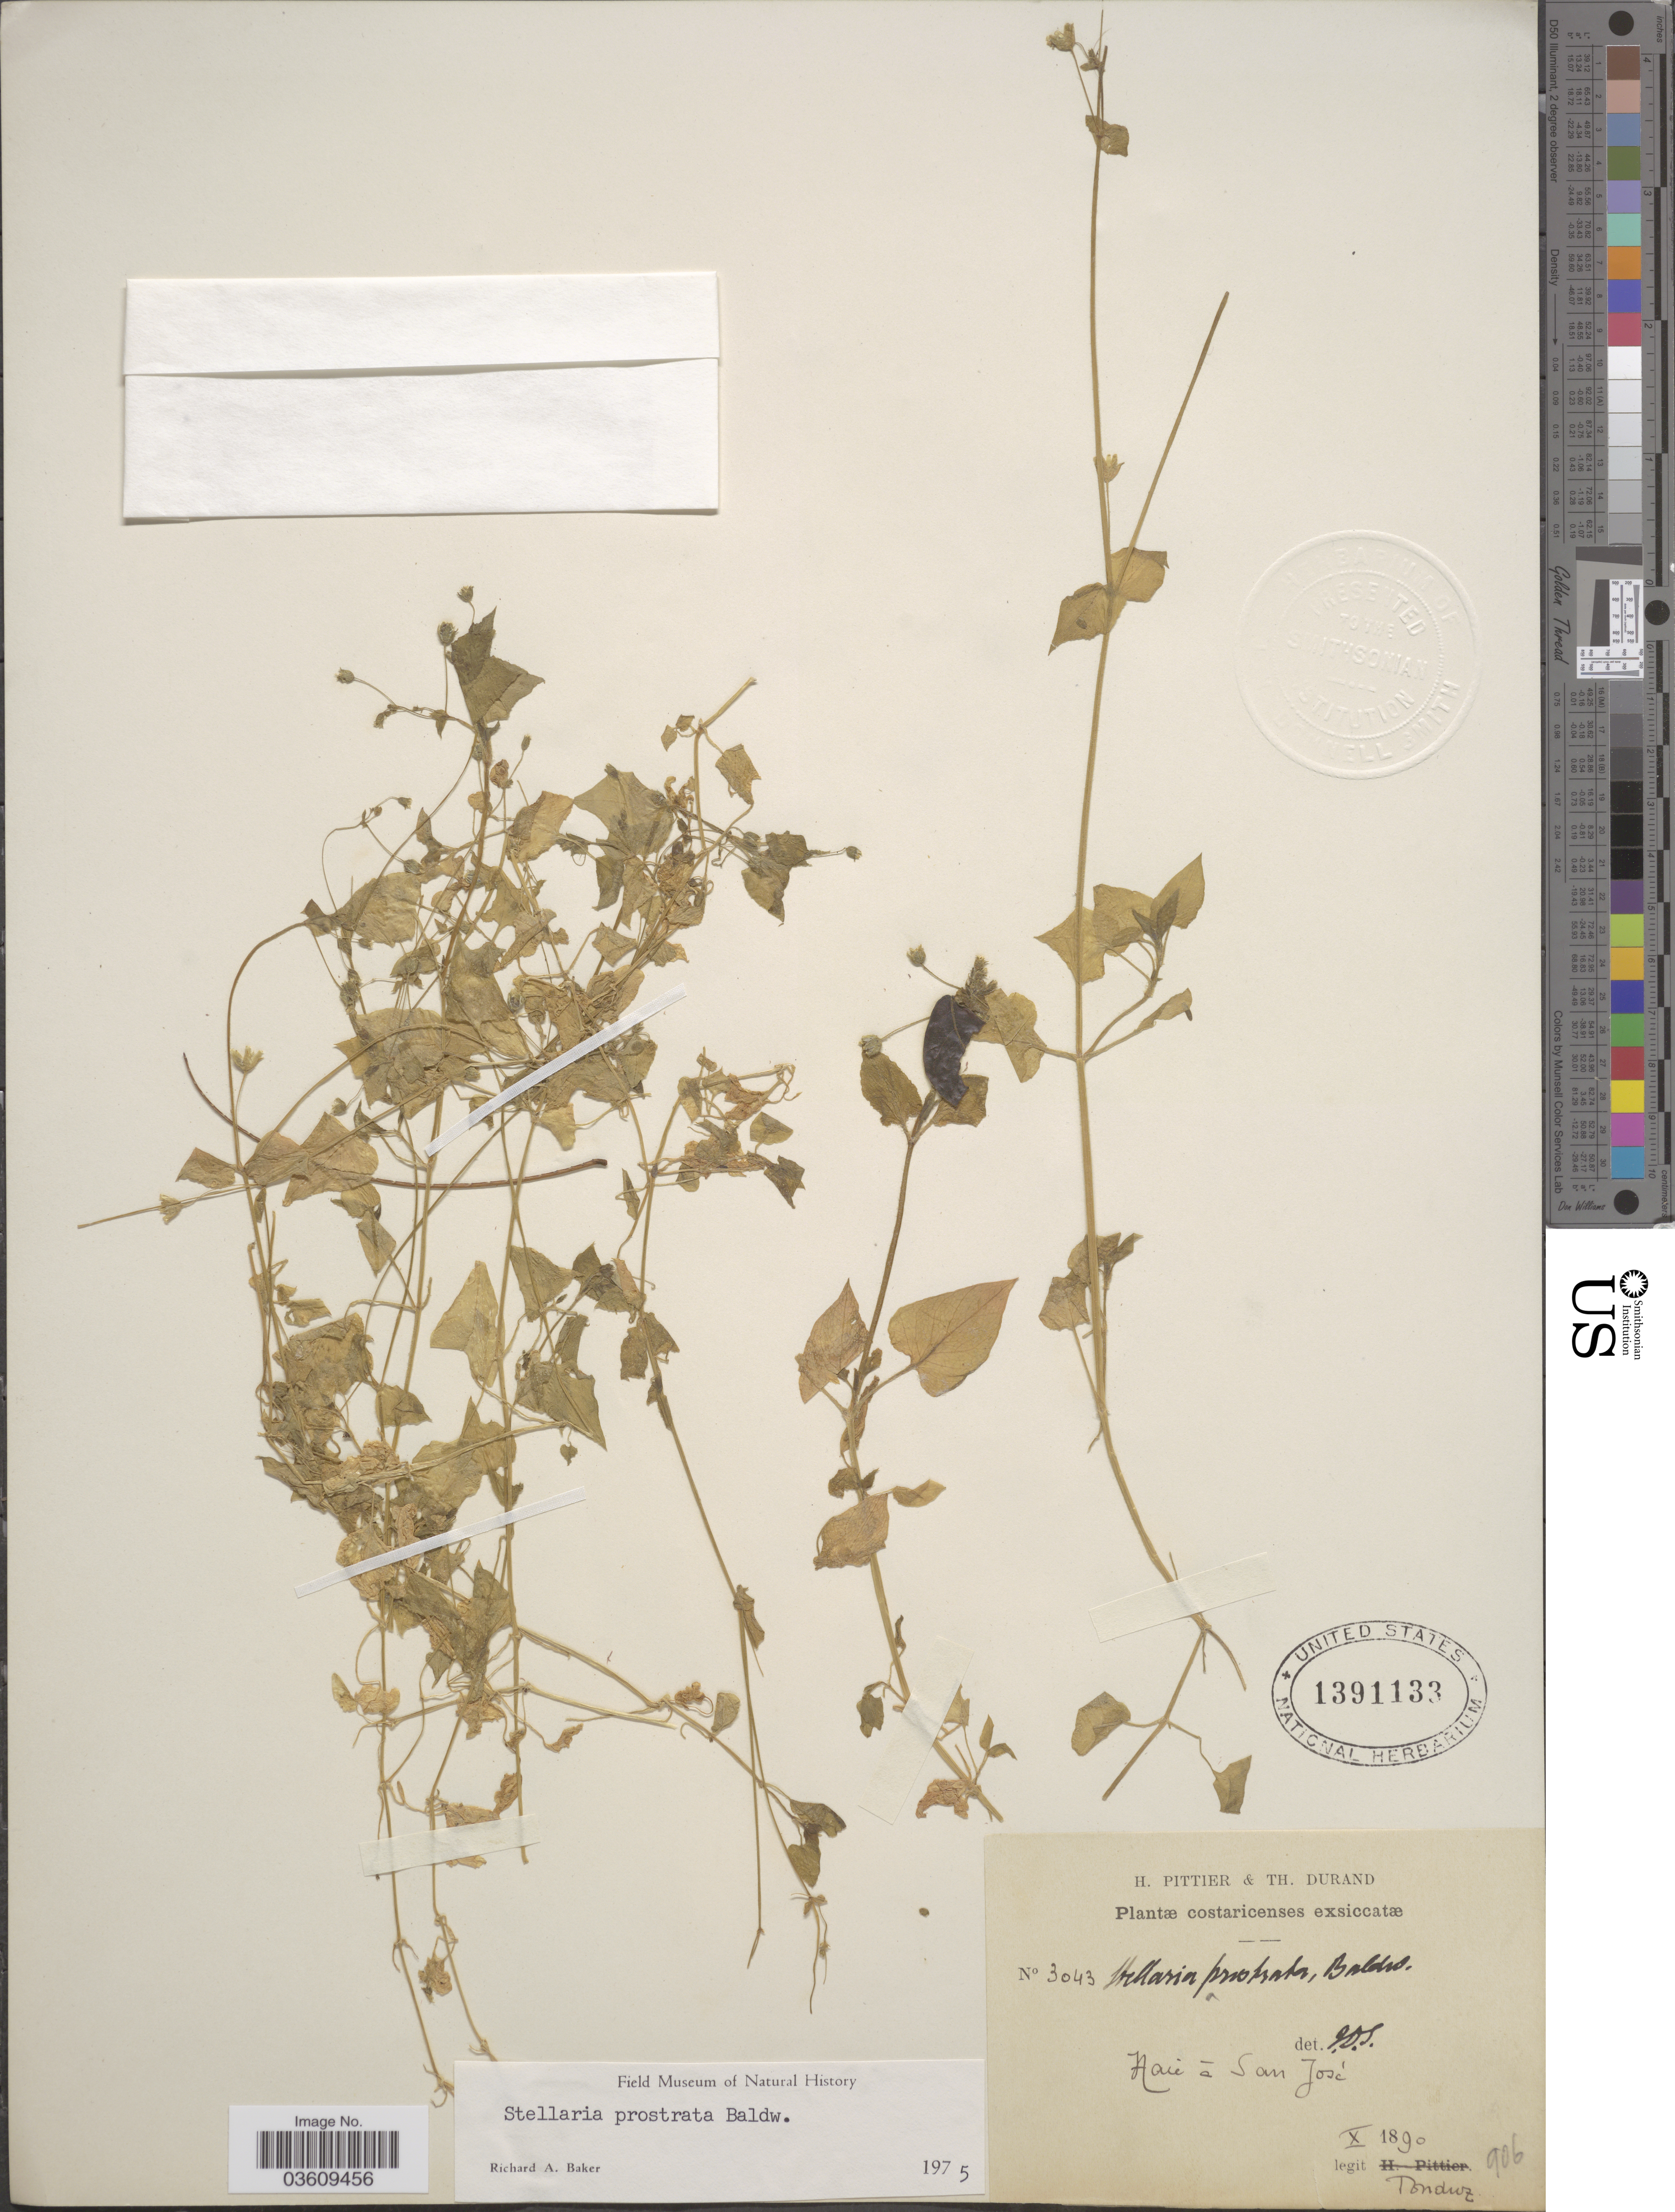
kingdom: Plantae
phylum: Tracheophyta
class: Magnoliopsida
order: Caryophyllales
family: Caryophyllaceae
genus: Stellaria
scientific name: Stellaria prostrata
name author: Baldwin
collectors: Tonduz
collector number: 3043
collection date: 1890-10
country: Costa Rica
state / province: San José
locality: Haie á San José.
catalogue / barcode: US 1391133